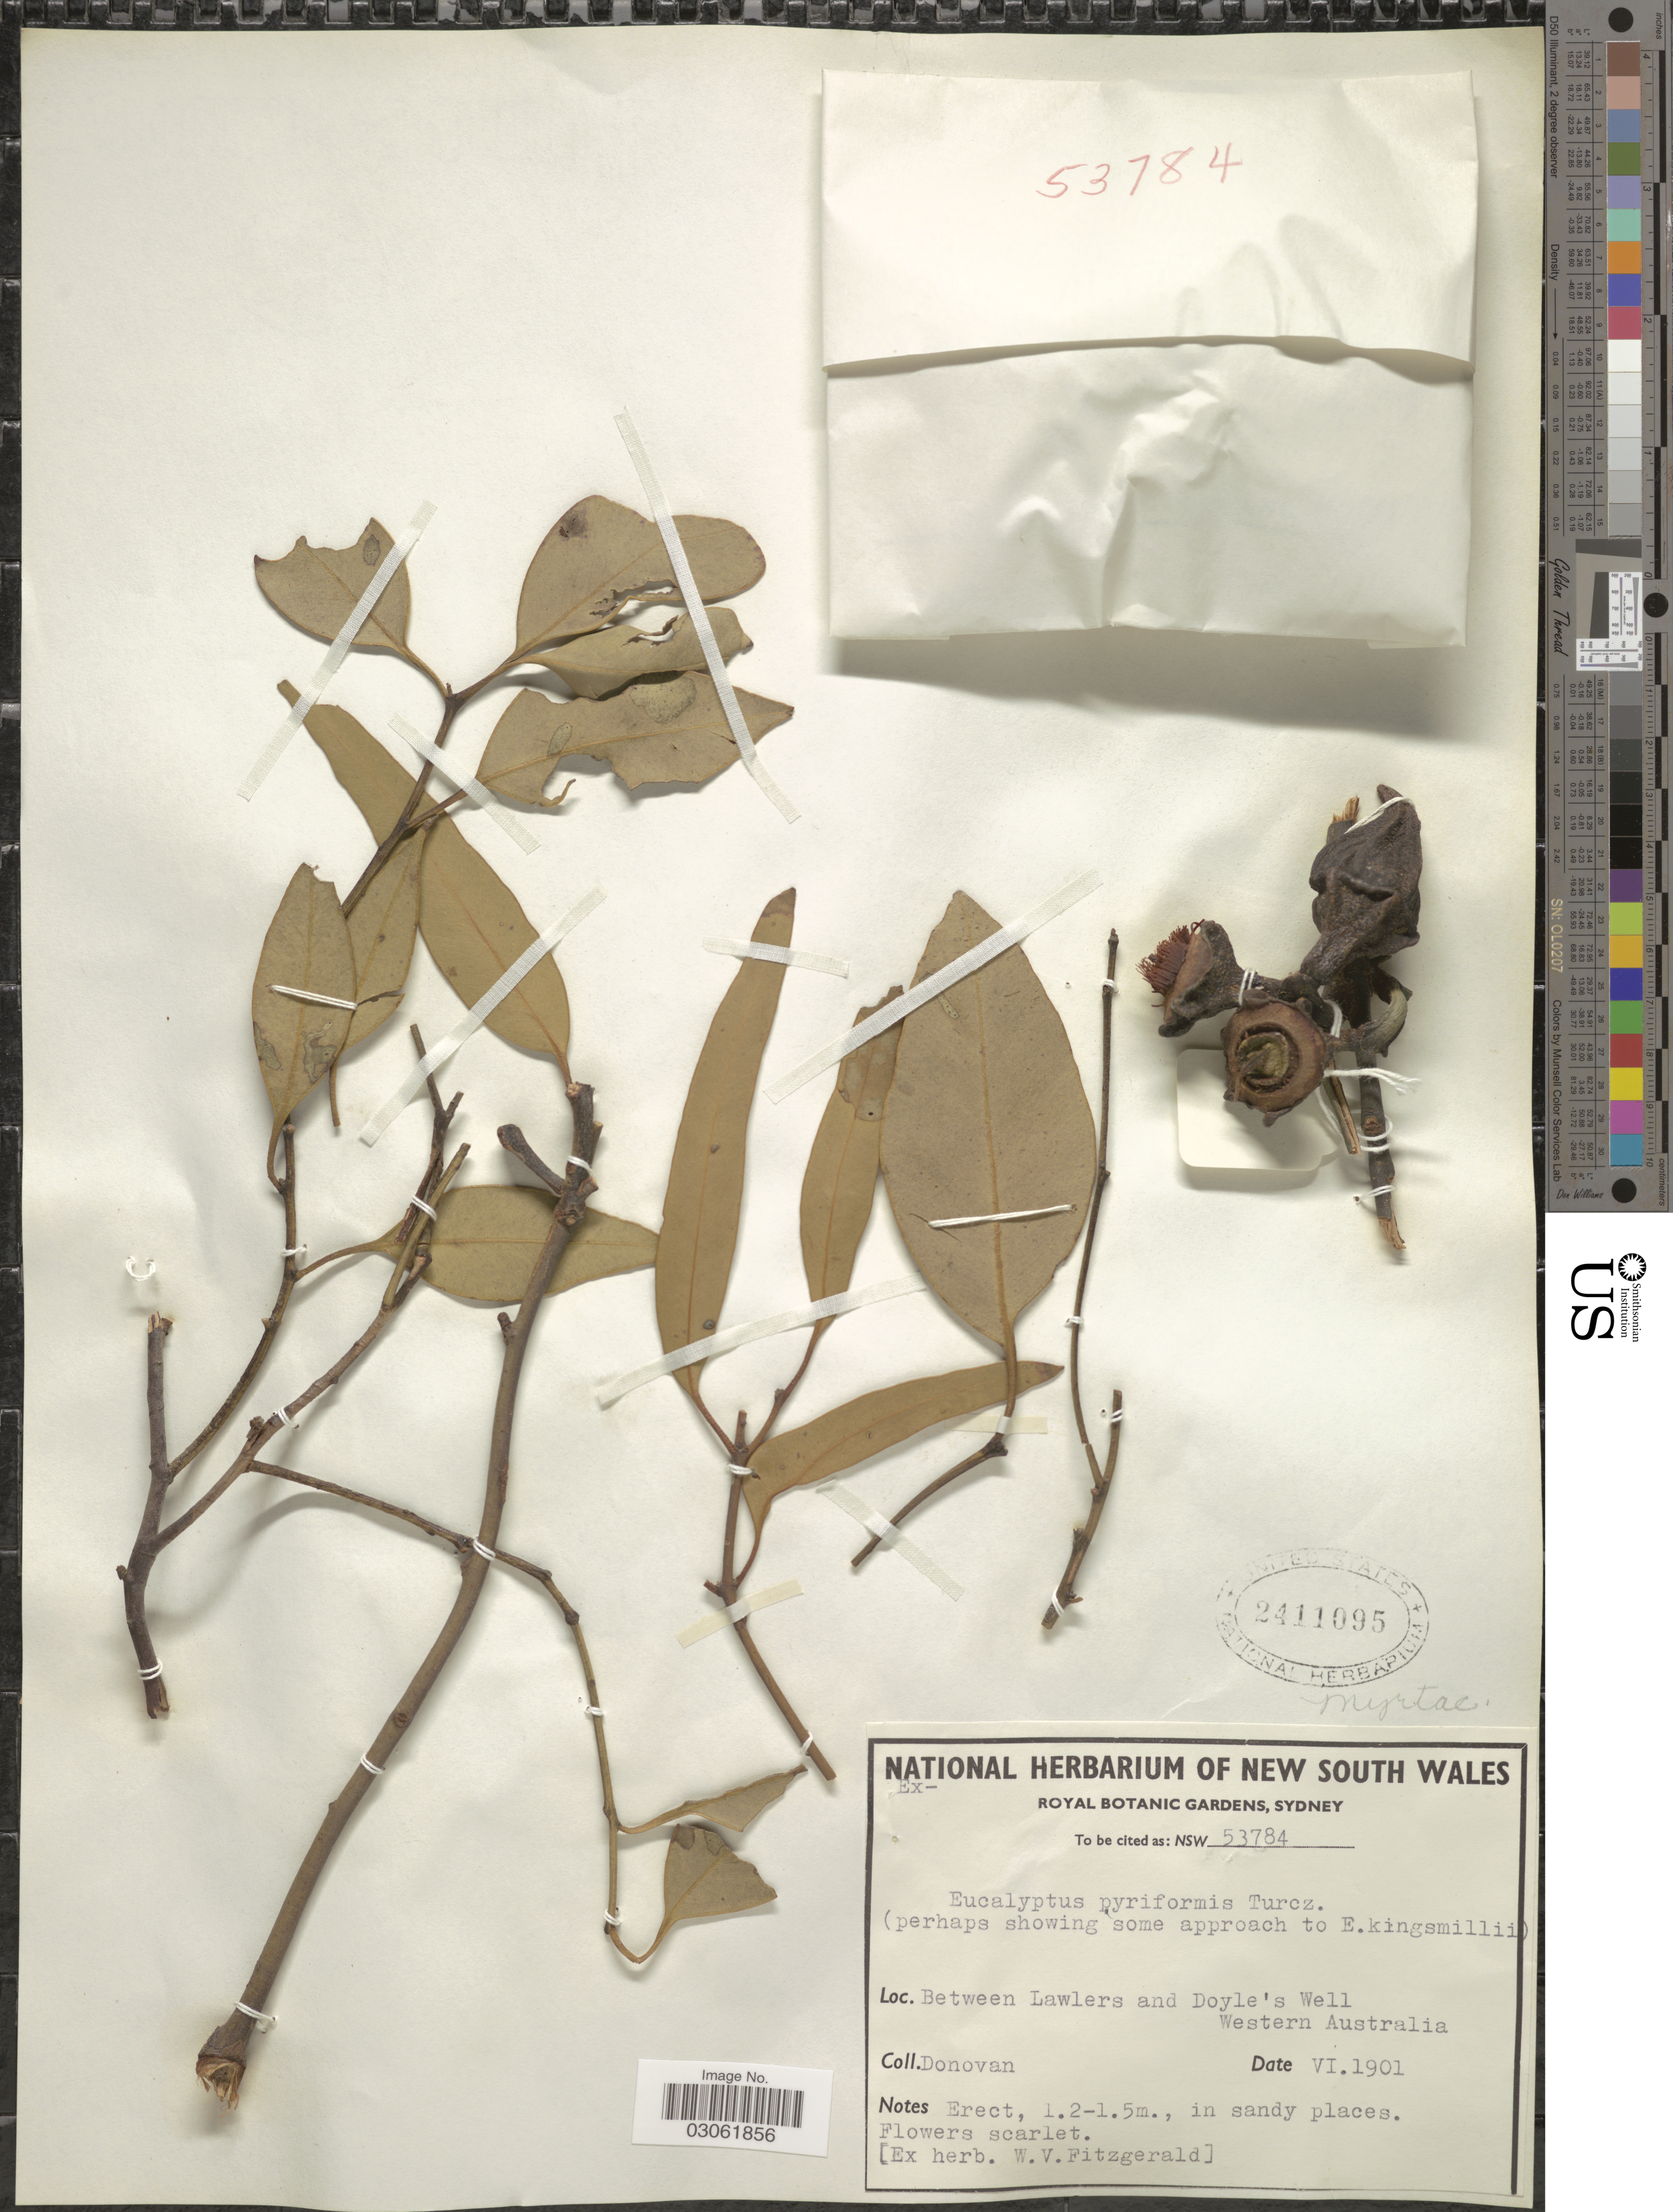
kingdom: Plantae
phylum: Tracheophyta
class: Magnoliopsida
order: Myrtales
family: Myrtaceae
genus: Eucalyptus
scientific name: Eucalyptus pyriformis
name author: Turcz.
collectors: -. Donovan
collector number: NSW 53784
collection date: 1901-06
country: Australia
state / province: New South Wales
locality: Between Lawlers and Doyle's Well.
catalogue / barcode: US 2411095